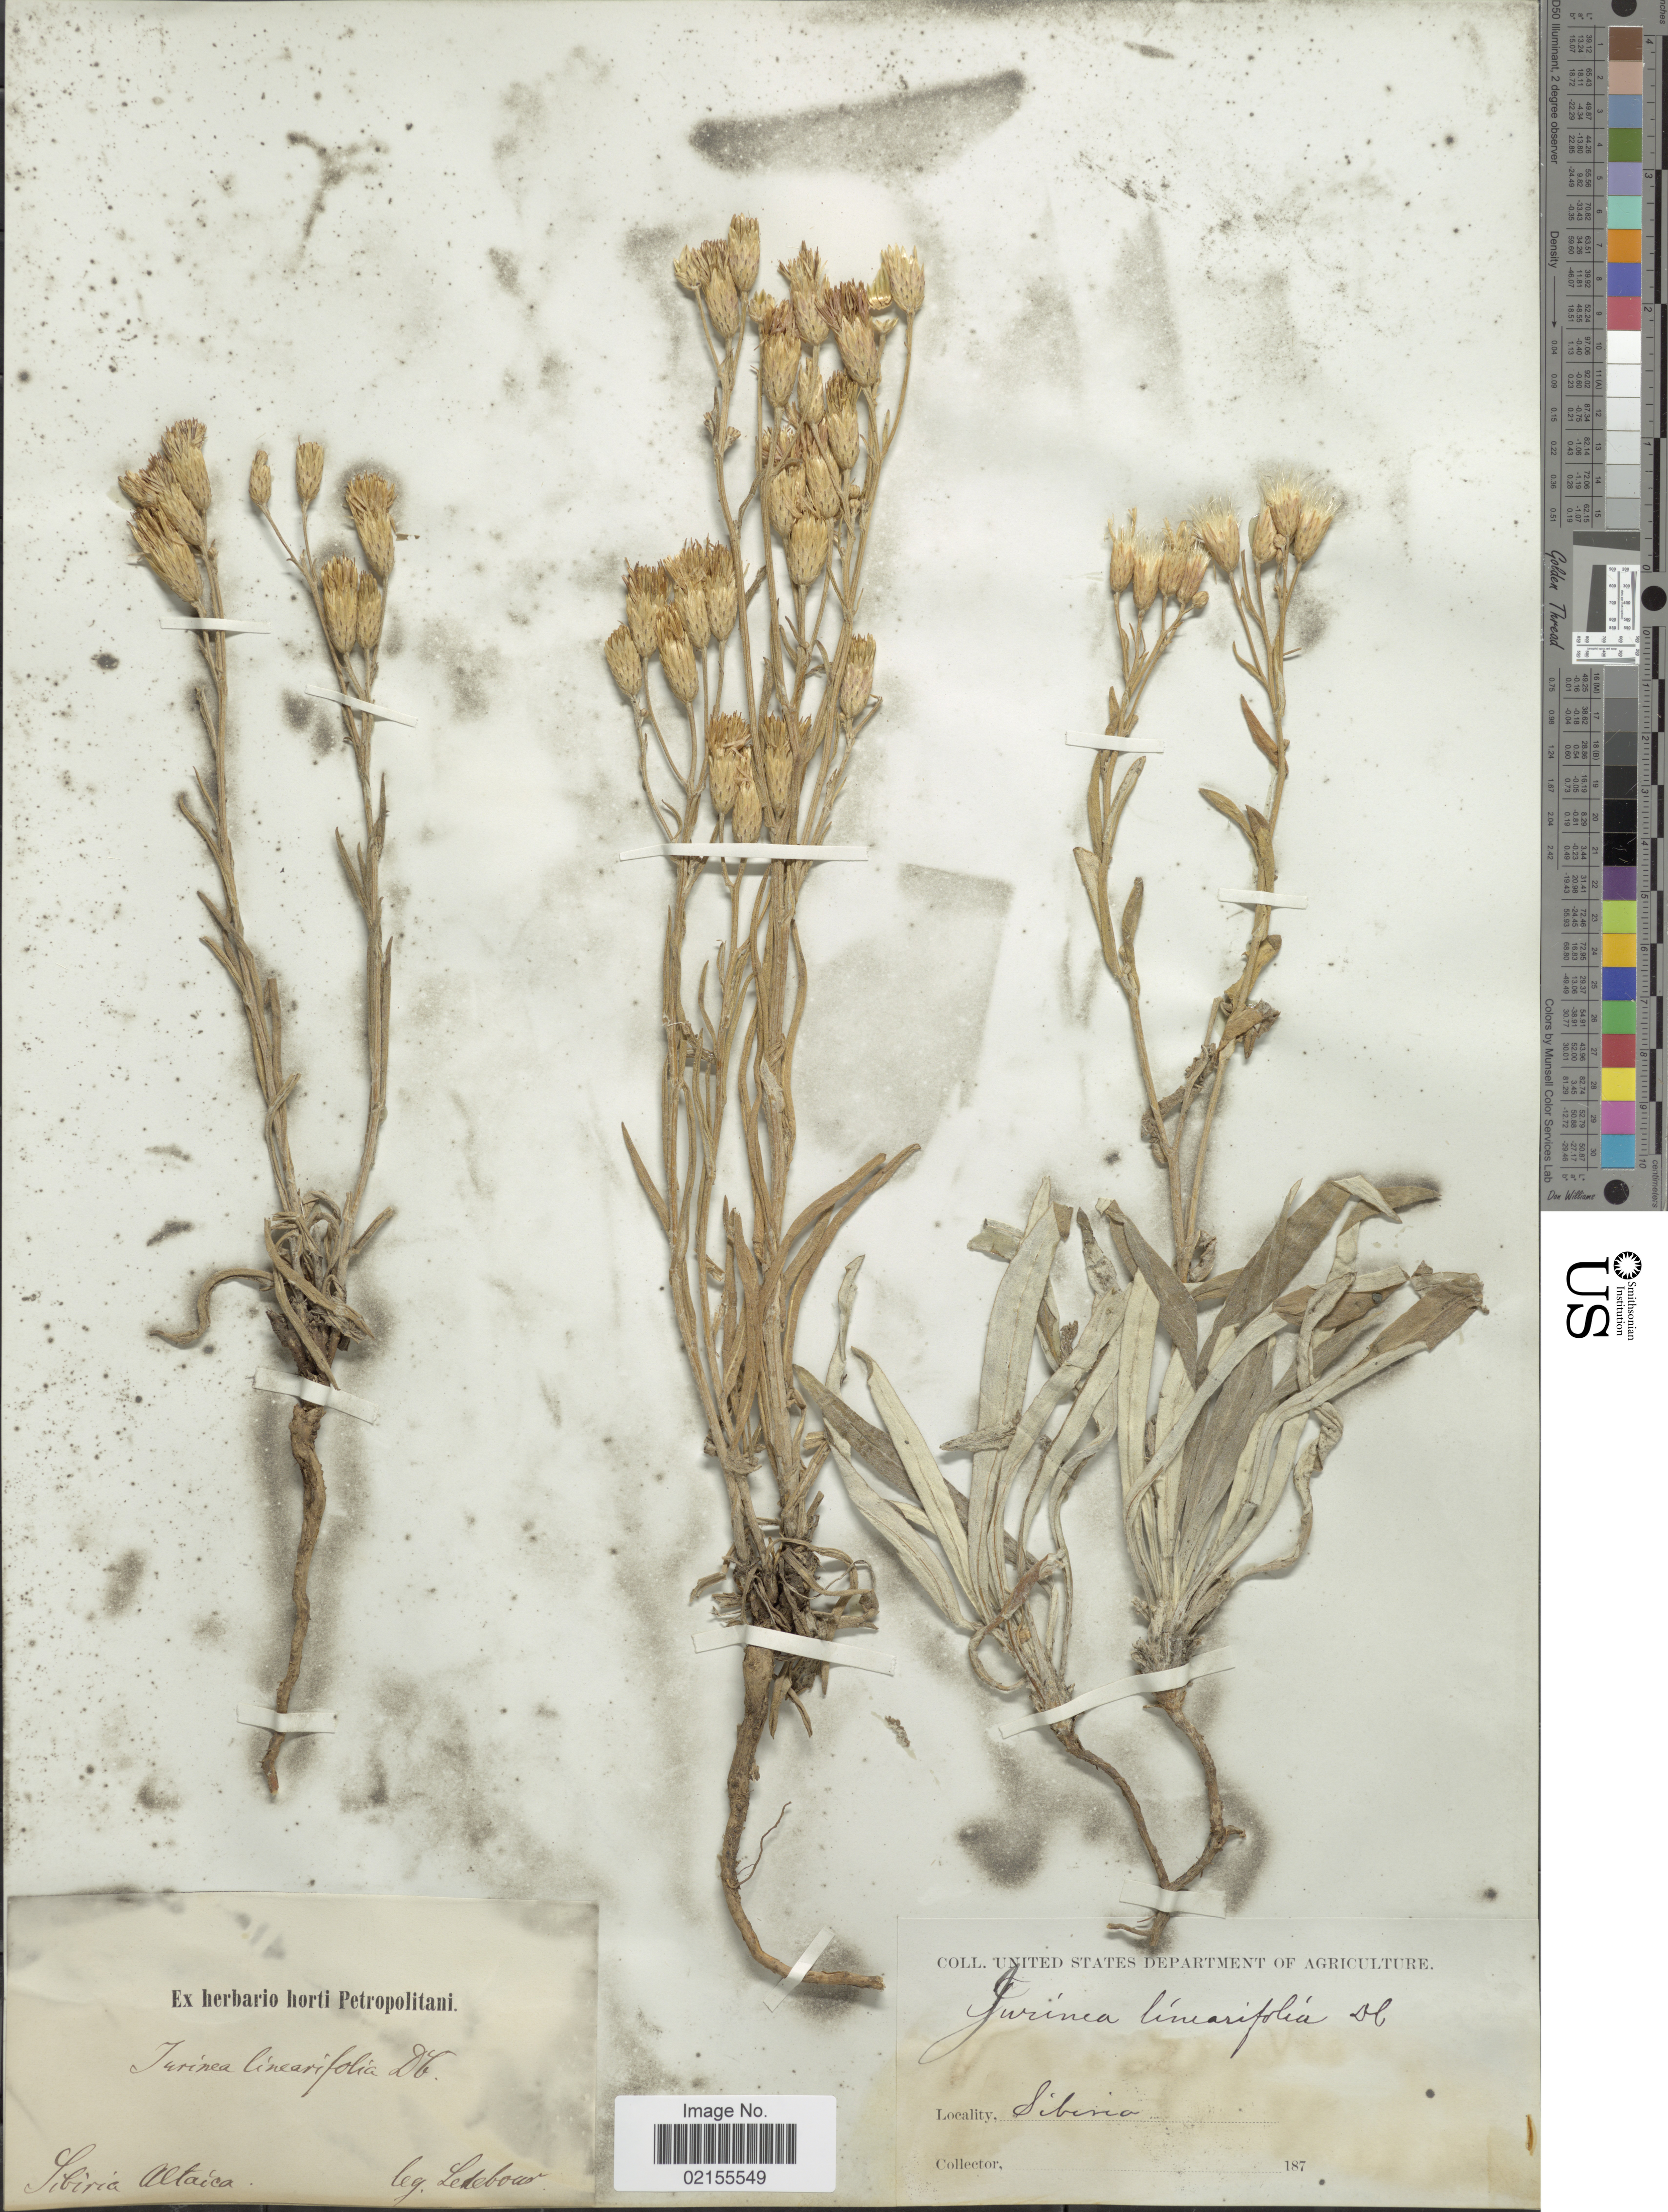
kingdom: Plantae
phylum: Tracheophyta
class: Magnoliopsida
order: Asterales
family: Asteraceae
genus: Jurinea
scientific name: Jurinea multiflora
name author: (L.) B. Fedtsch.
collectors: Ledebour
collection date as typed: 187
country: Russian Federation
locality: Siberia Altaica